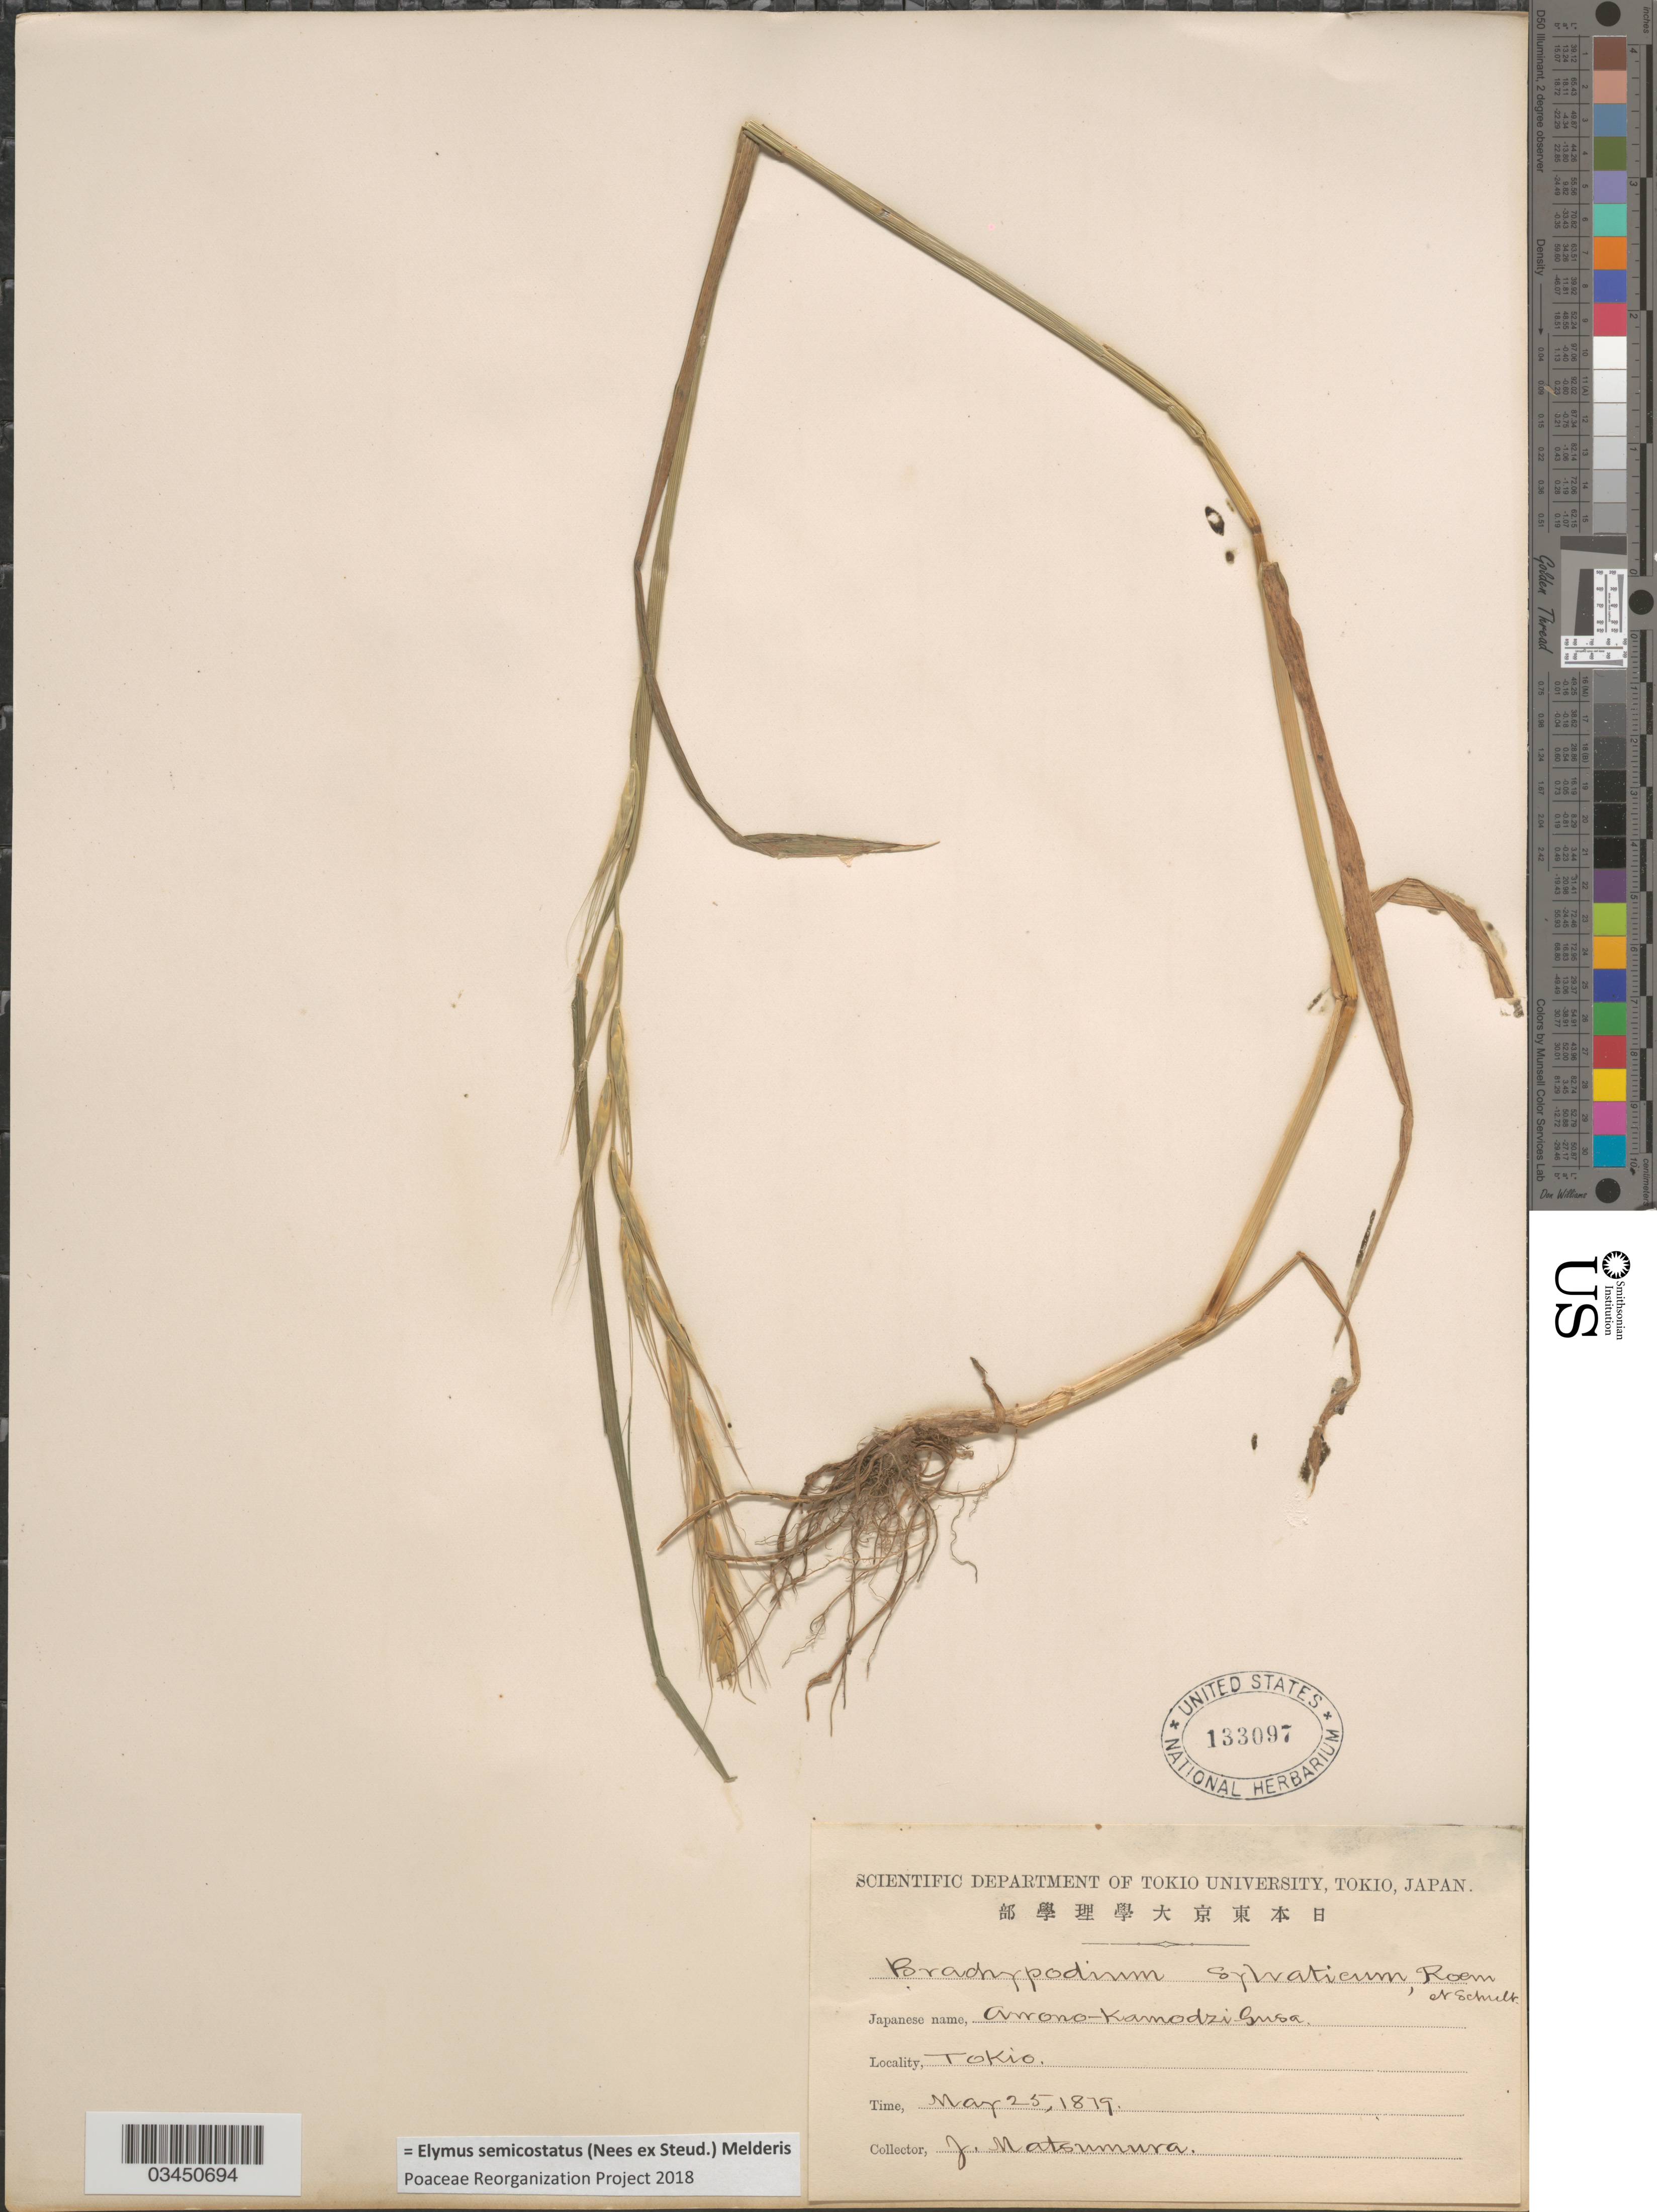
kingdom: Plantae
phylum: Tracheophyta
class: Liliopsida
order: Poales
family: Poaceae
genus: Elymus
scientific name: Elymus semicostatus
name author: (Nees ex Steud.) Melderis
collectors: J. Matsumura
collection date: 1879-05-25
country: Japan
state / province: Tokyo, Federal City of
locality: Tokio.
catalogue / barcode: US 133097